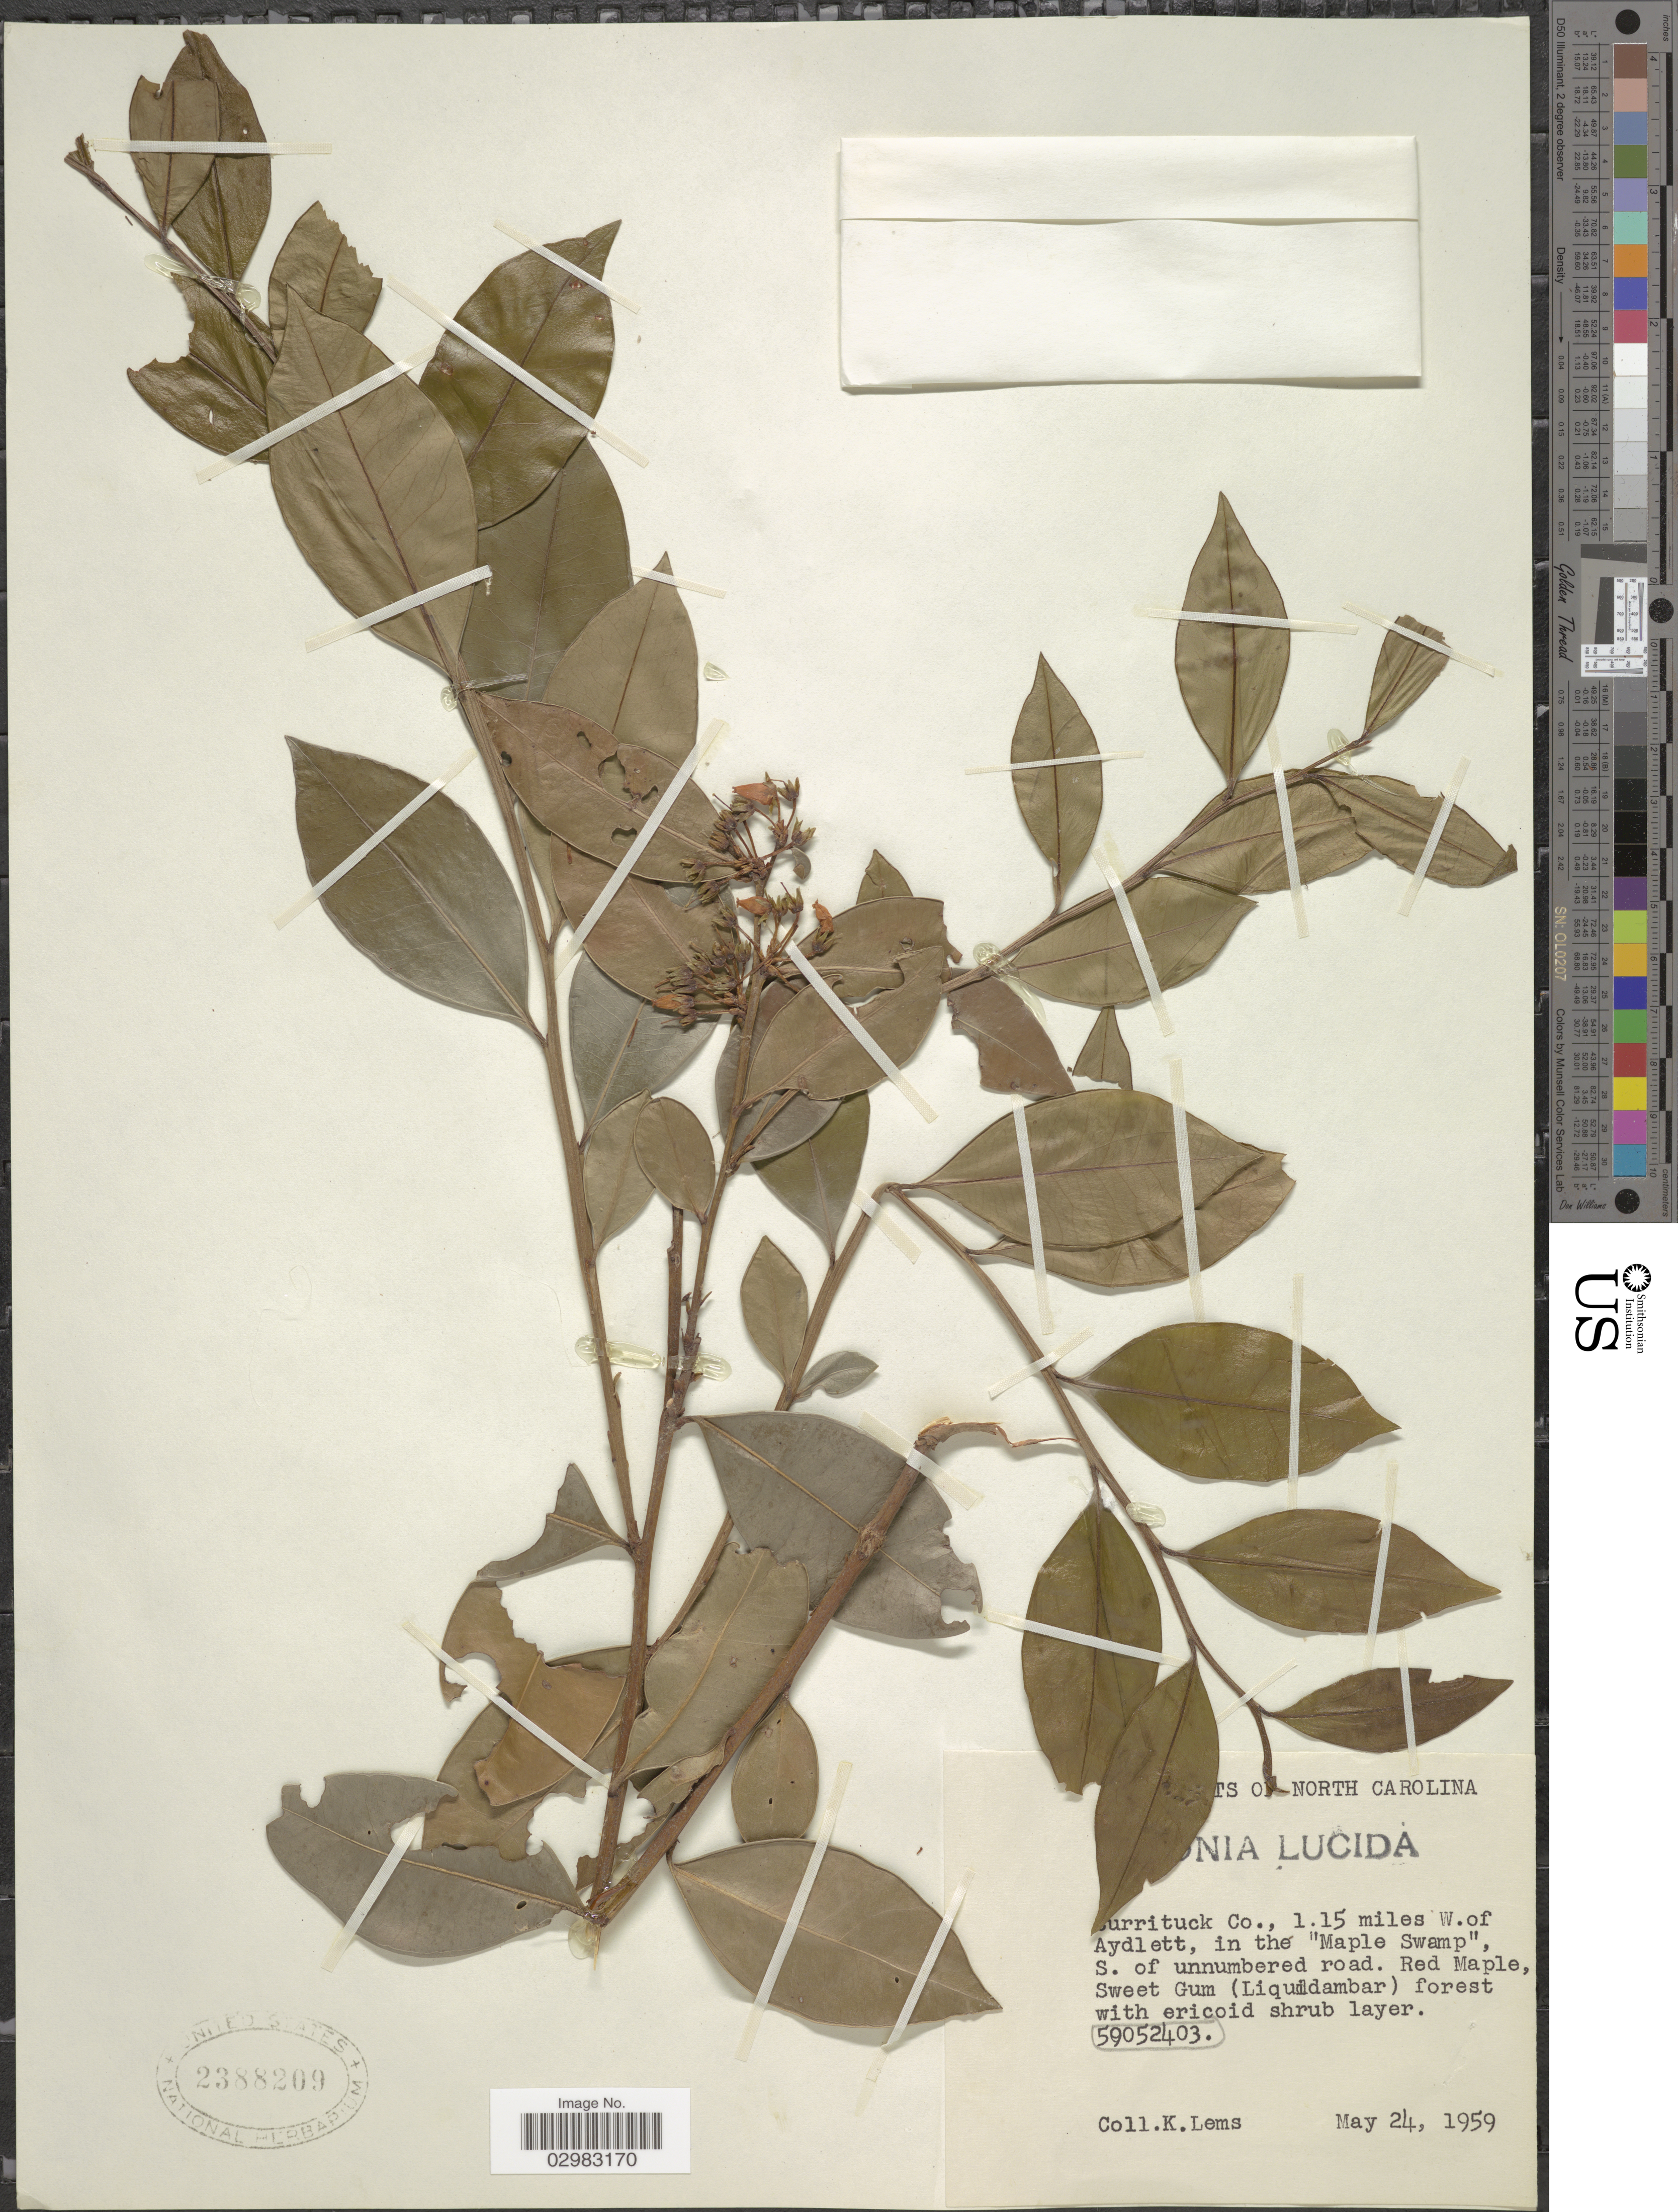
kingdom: Plantae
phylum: Tracheophyta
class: Magnoliopsida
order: Ericales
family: Ericaceae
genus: Lyonia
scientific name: Lyonia lucida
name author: K. Koch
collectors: K. Lems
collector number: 59052403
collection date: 1959-05-24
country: United States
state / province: North Carolina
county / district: Currituck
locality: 1.15 miles W. of Aydlett, in the "Maple Swamp", S. of unnumbered road. Red. Maple, Sweet Gum (Liquidambar) forest.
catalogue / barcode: US 2388209